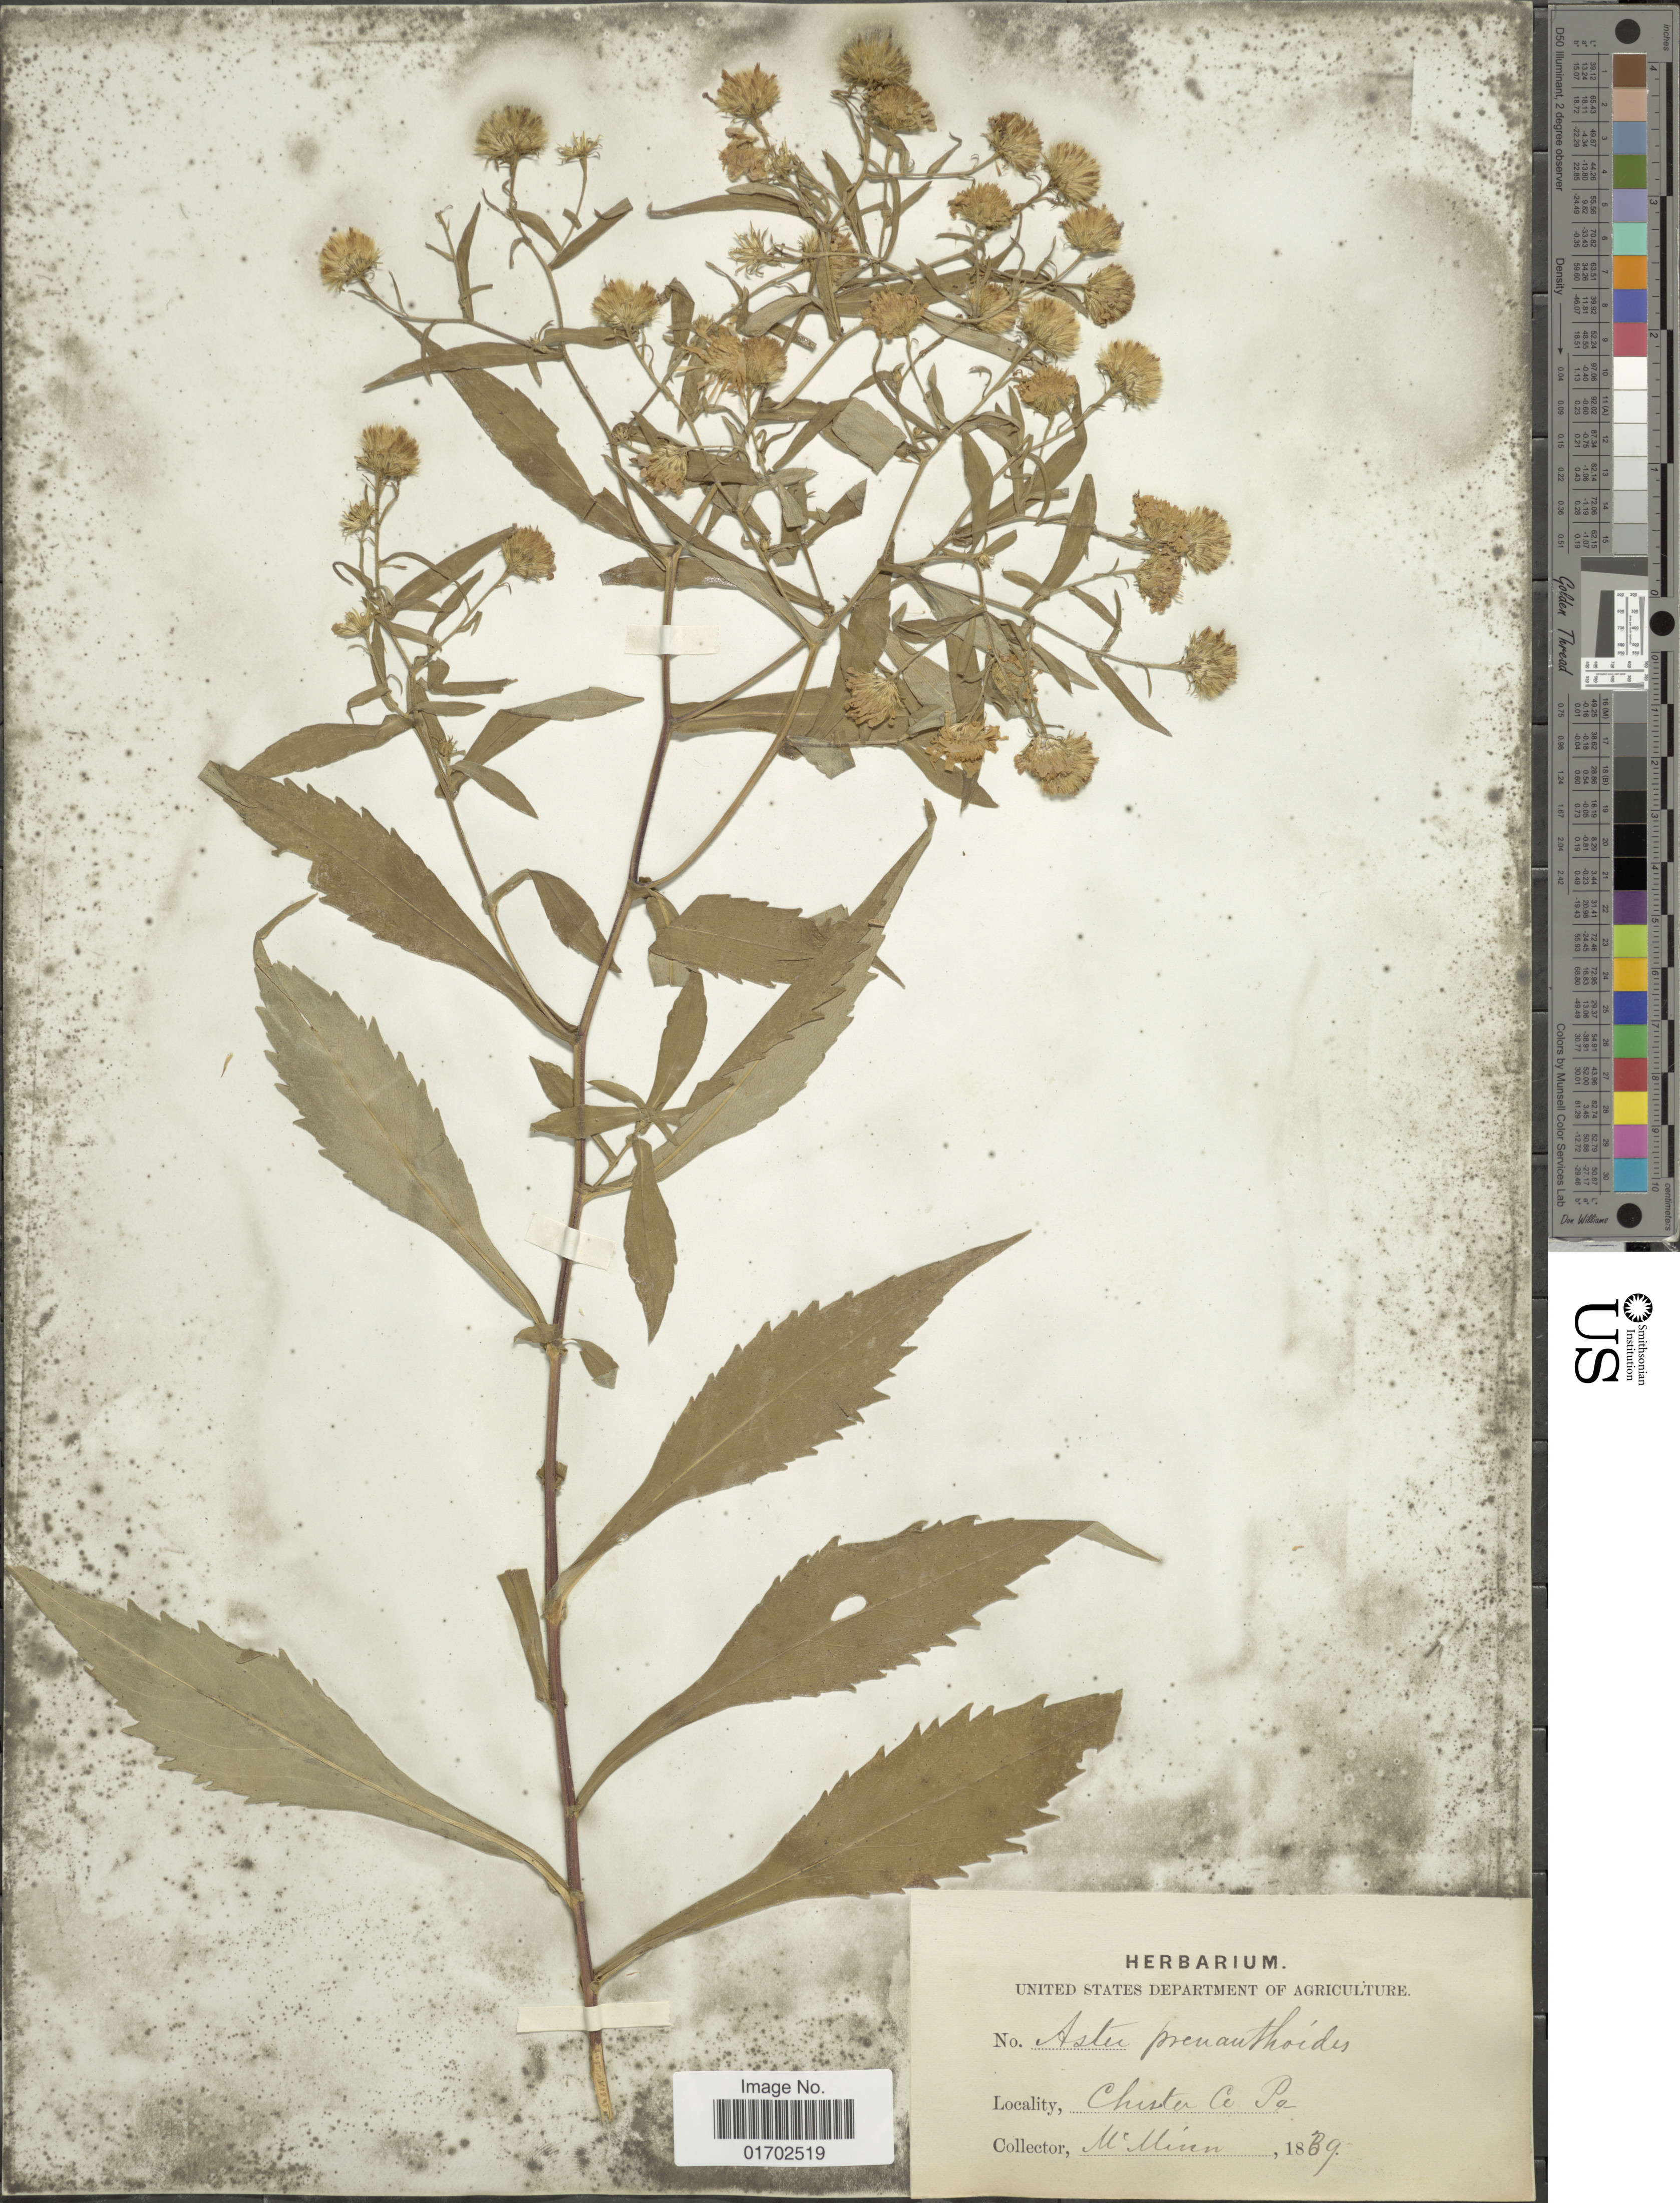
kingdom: Plantae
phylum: Tracheophyta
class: Magnoliopsida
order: Asterales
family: Asteraceae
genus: Symphyotrichum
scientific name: Symphyotrichum prenanthoides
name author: (Muhl. ex Willd.) G.L. Nesom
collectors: McMinn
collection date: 1889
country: United States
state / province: Pennsylvania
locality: Chister Co., Pa.